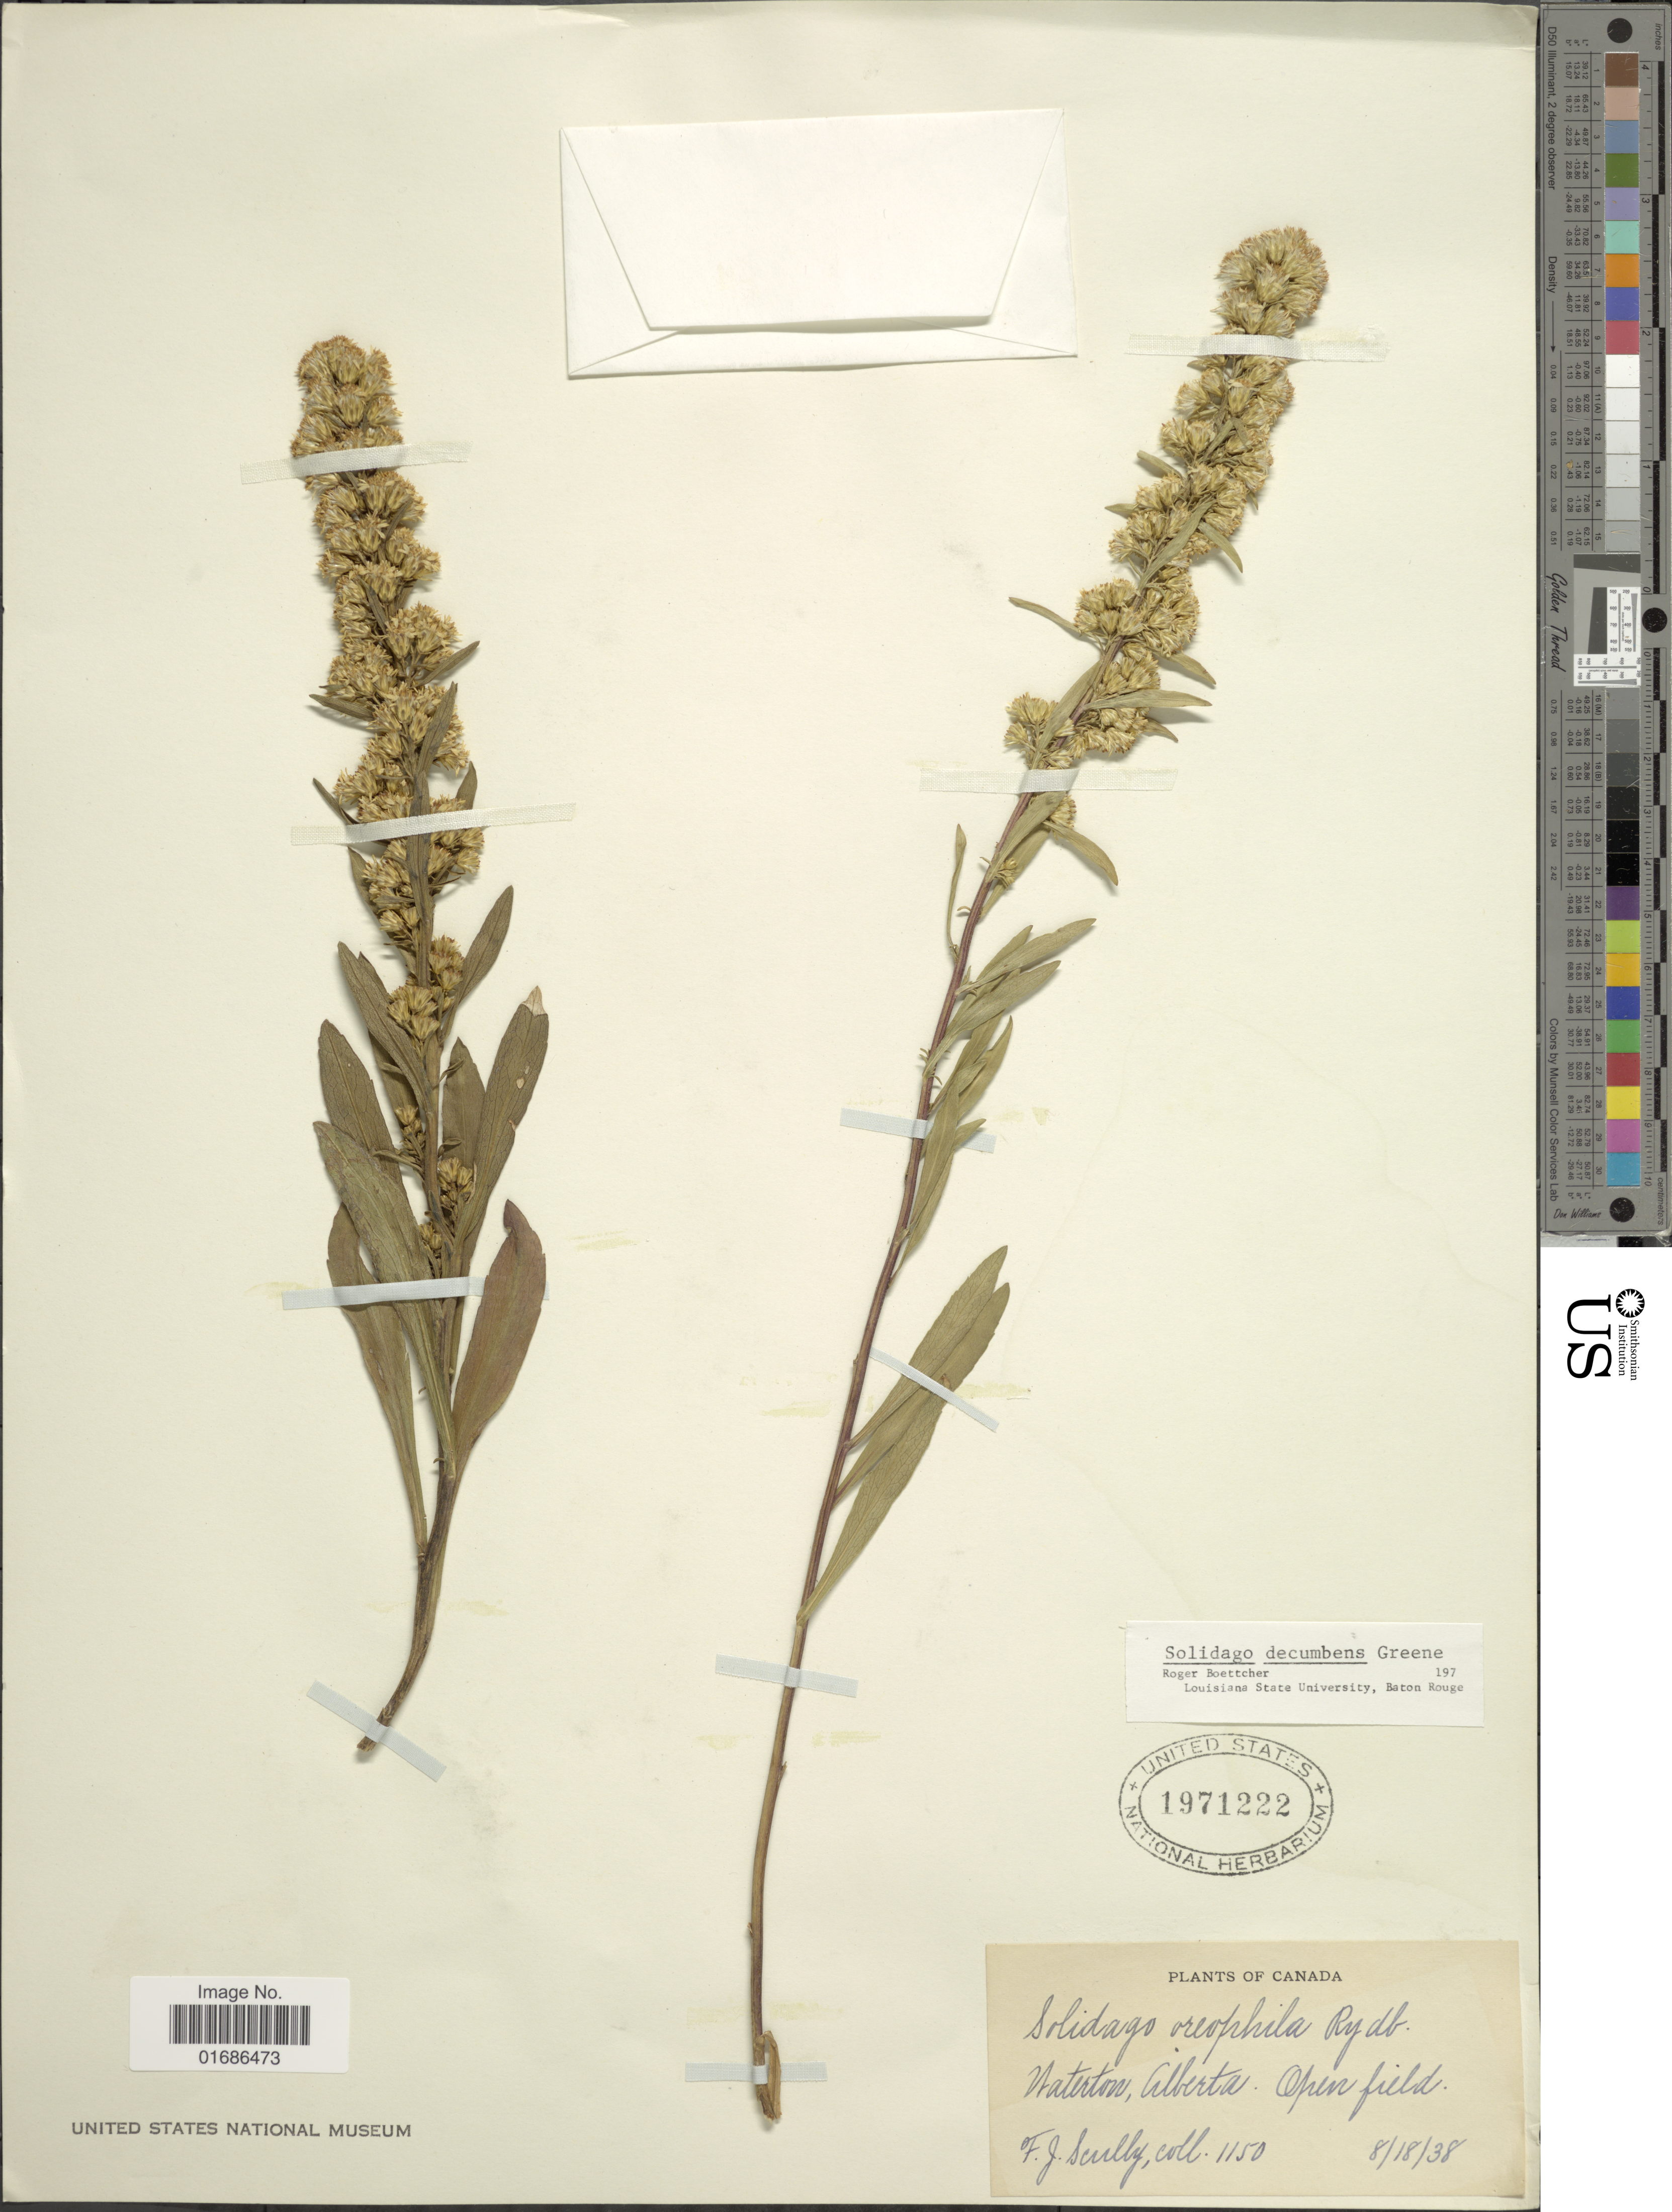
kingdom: Plantae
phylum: Tracheophyta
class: Magnoliopsida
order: Asterales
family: Asteraceae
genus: Solidago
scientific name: Solidago decumbens var. oreophila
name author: (Rydb.) Fernald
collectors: F. Scully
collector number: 1150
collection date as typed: Transcribed d/m/y: 18/8/38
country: Canada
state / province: Alberta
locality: Naterton, Open field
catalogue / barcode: US 1971222